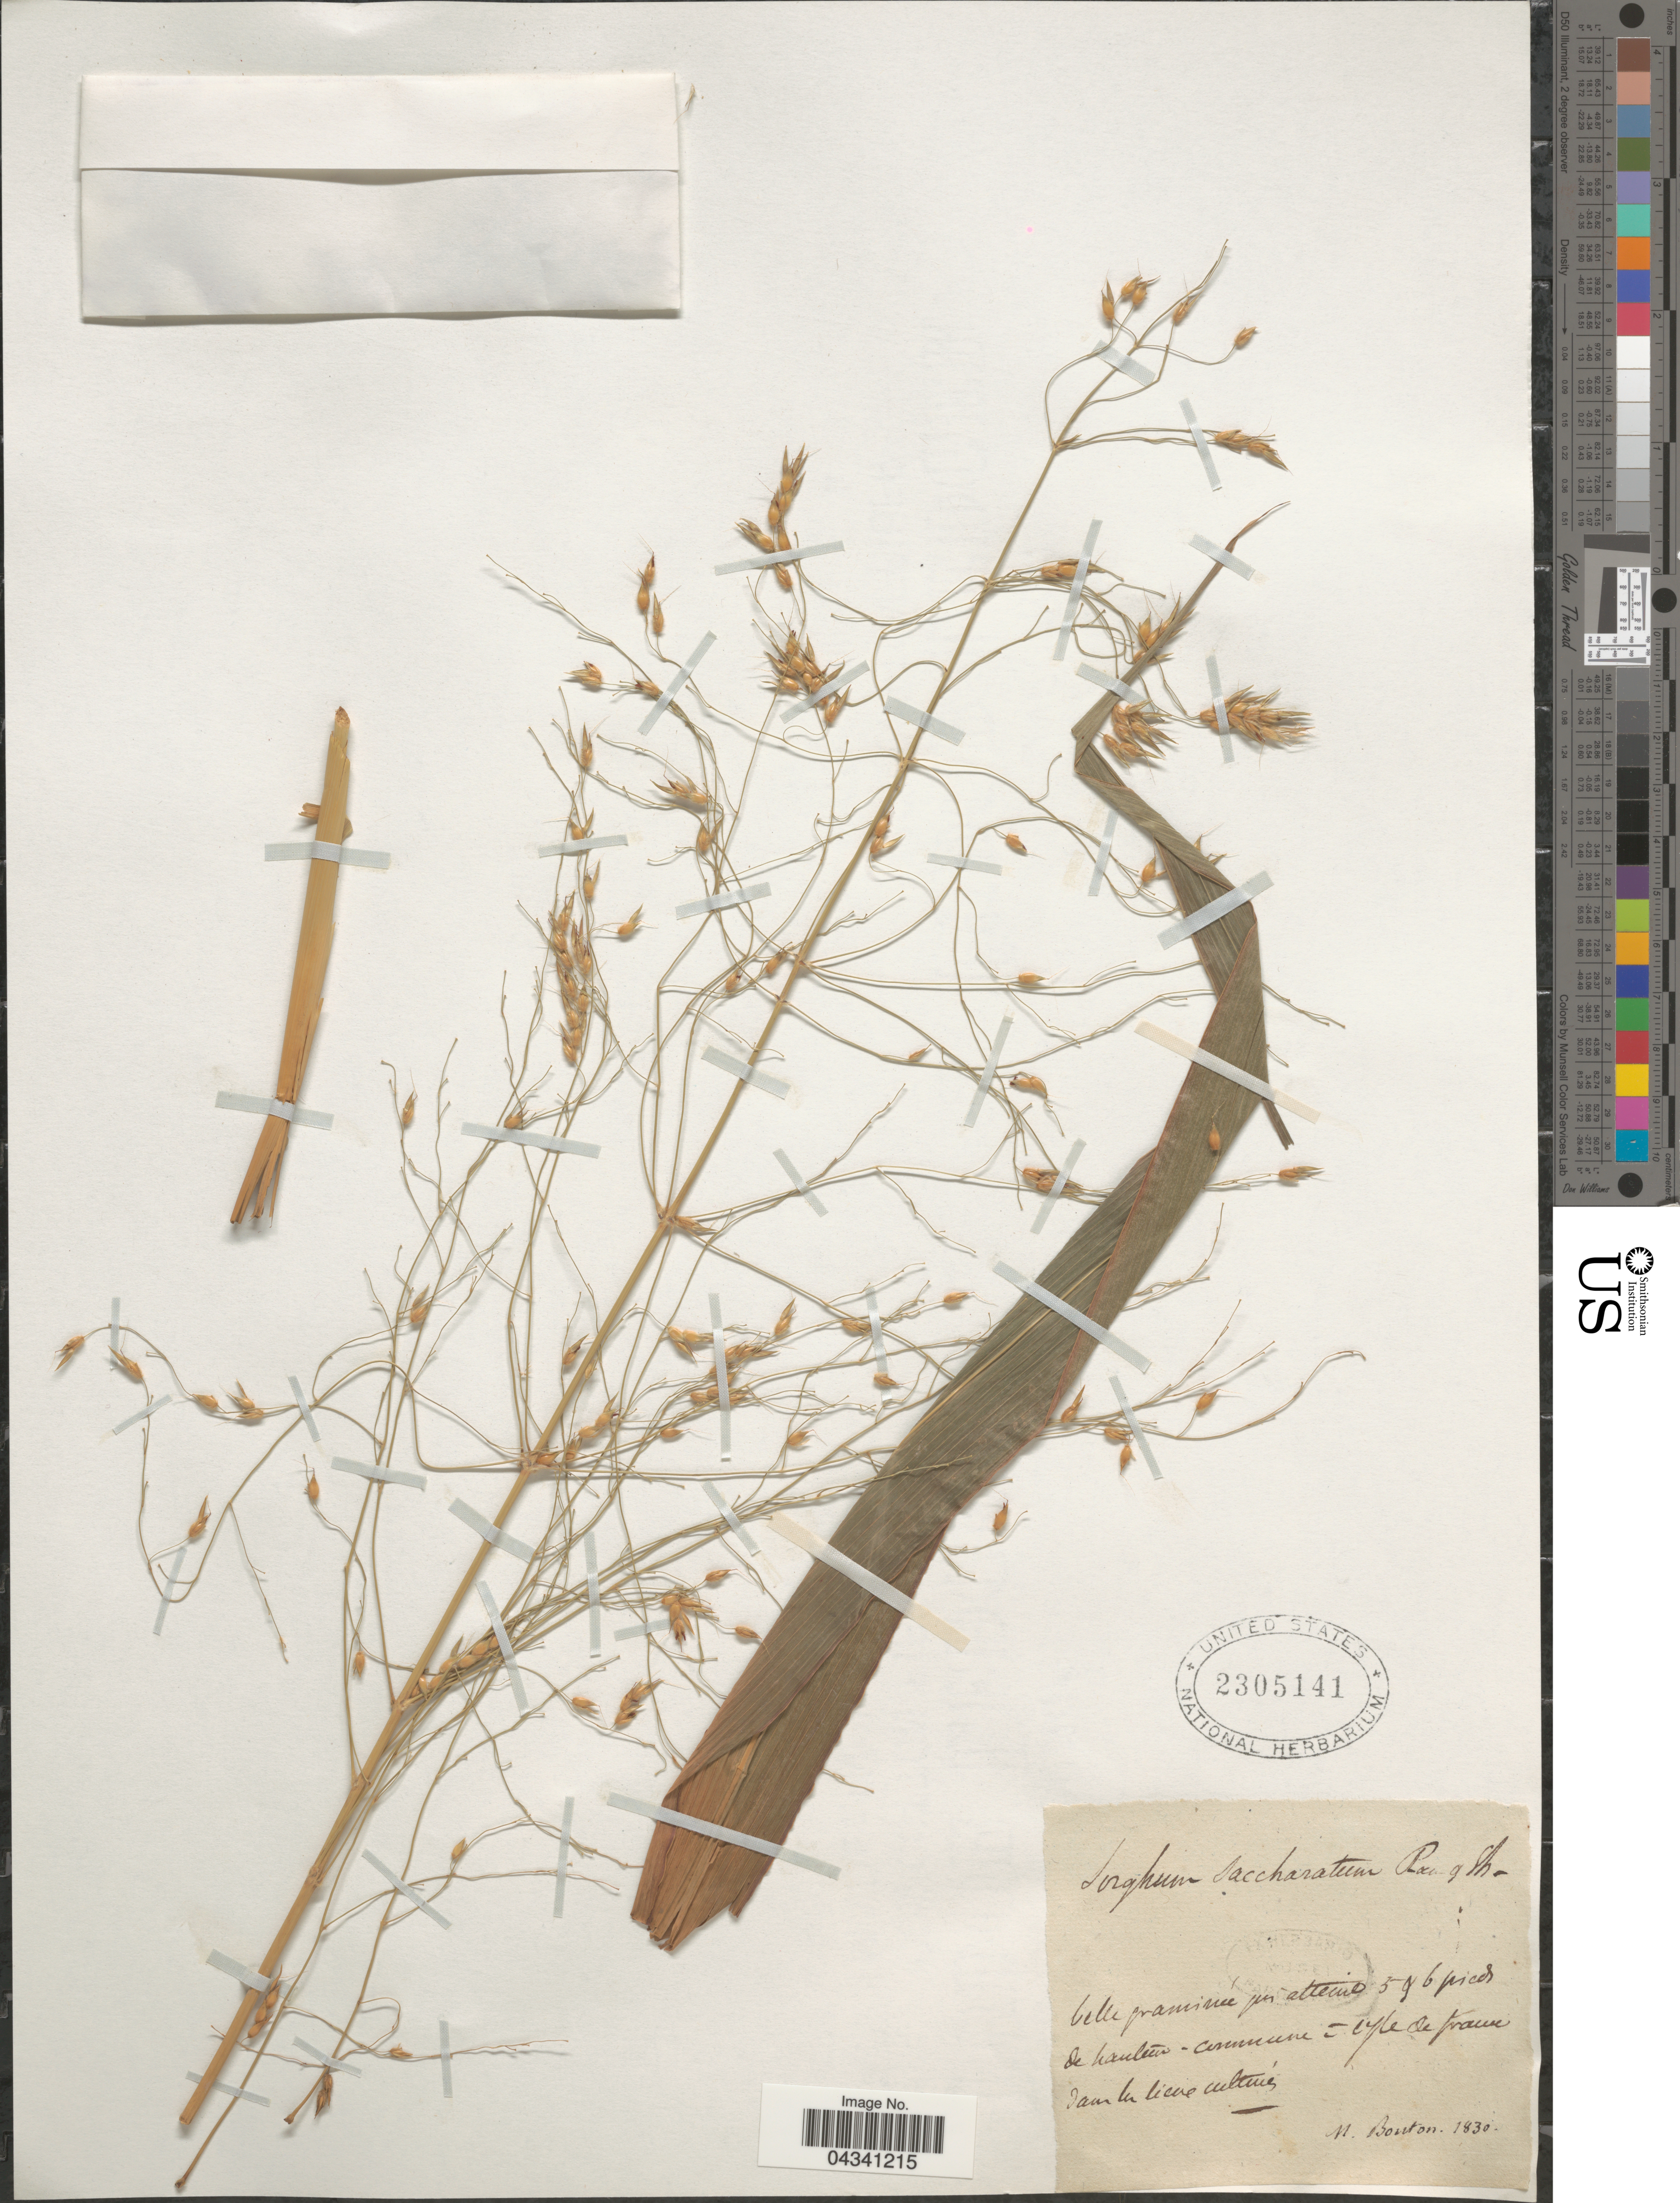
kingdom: Plantae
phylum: Tracheophyta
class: Liliopsida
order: Poales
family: Poaceae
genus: Sorghum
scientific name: Sorghum sp.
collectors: M. Bouson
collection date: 1830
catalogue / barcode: US 2305141